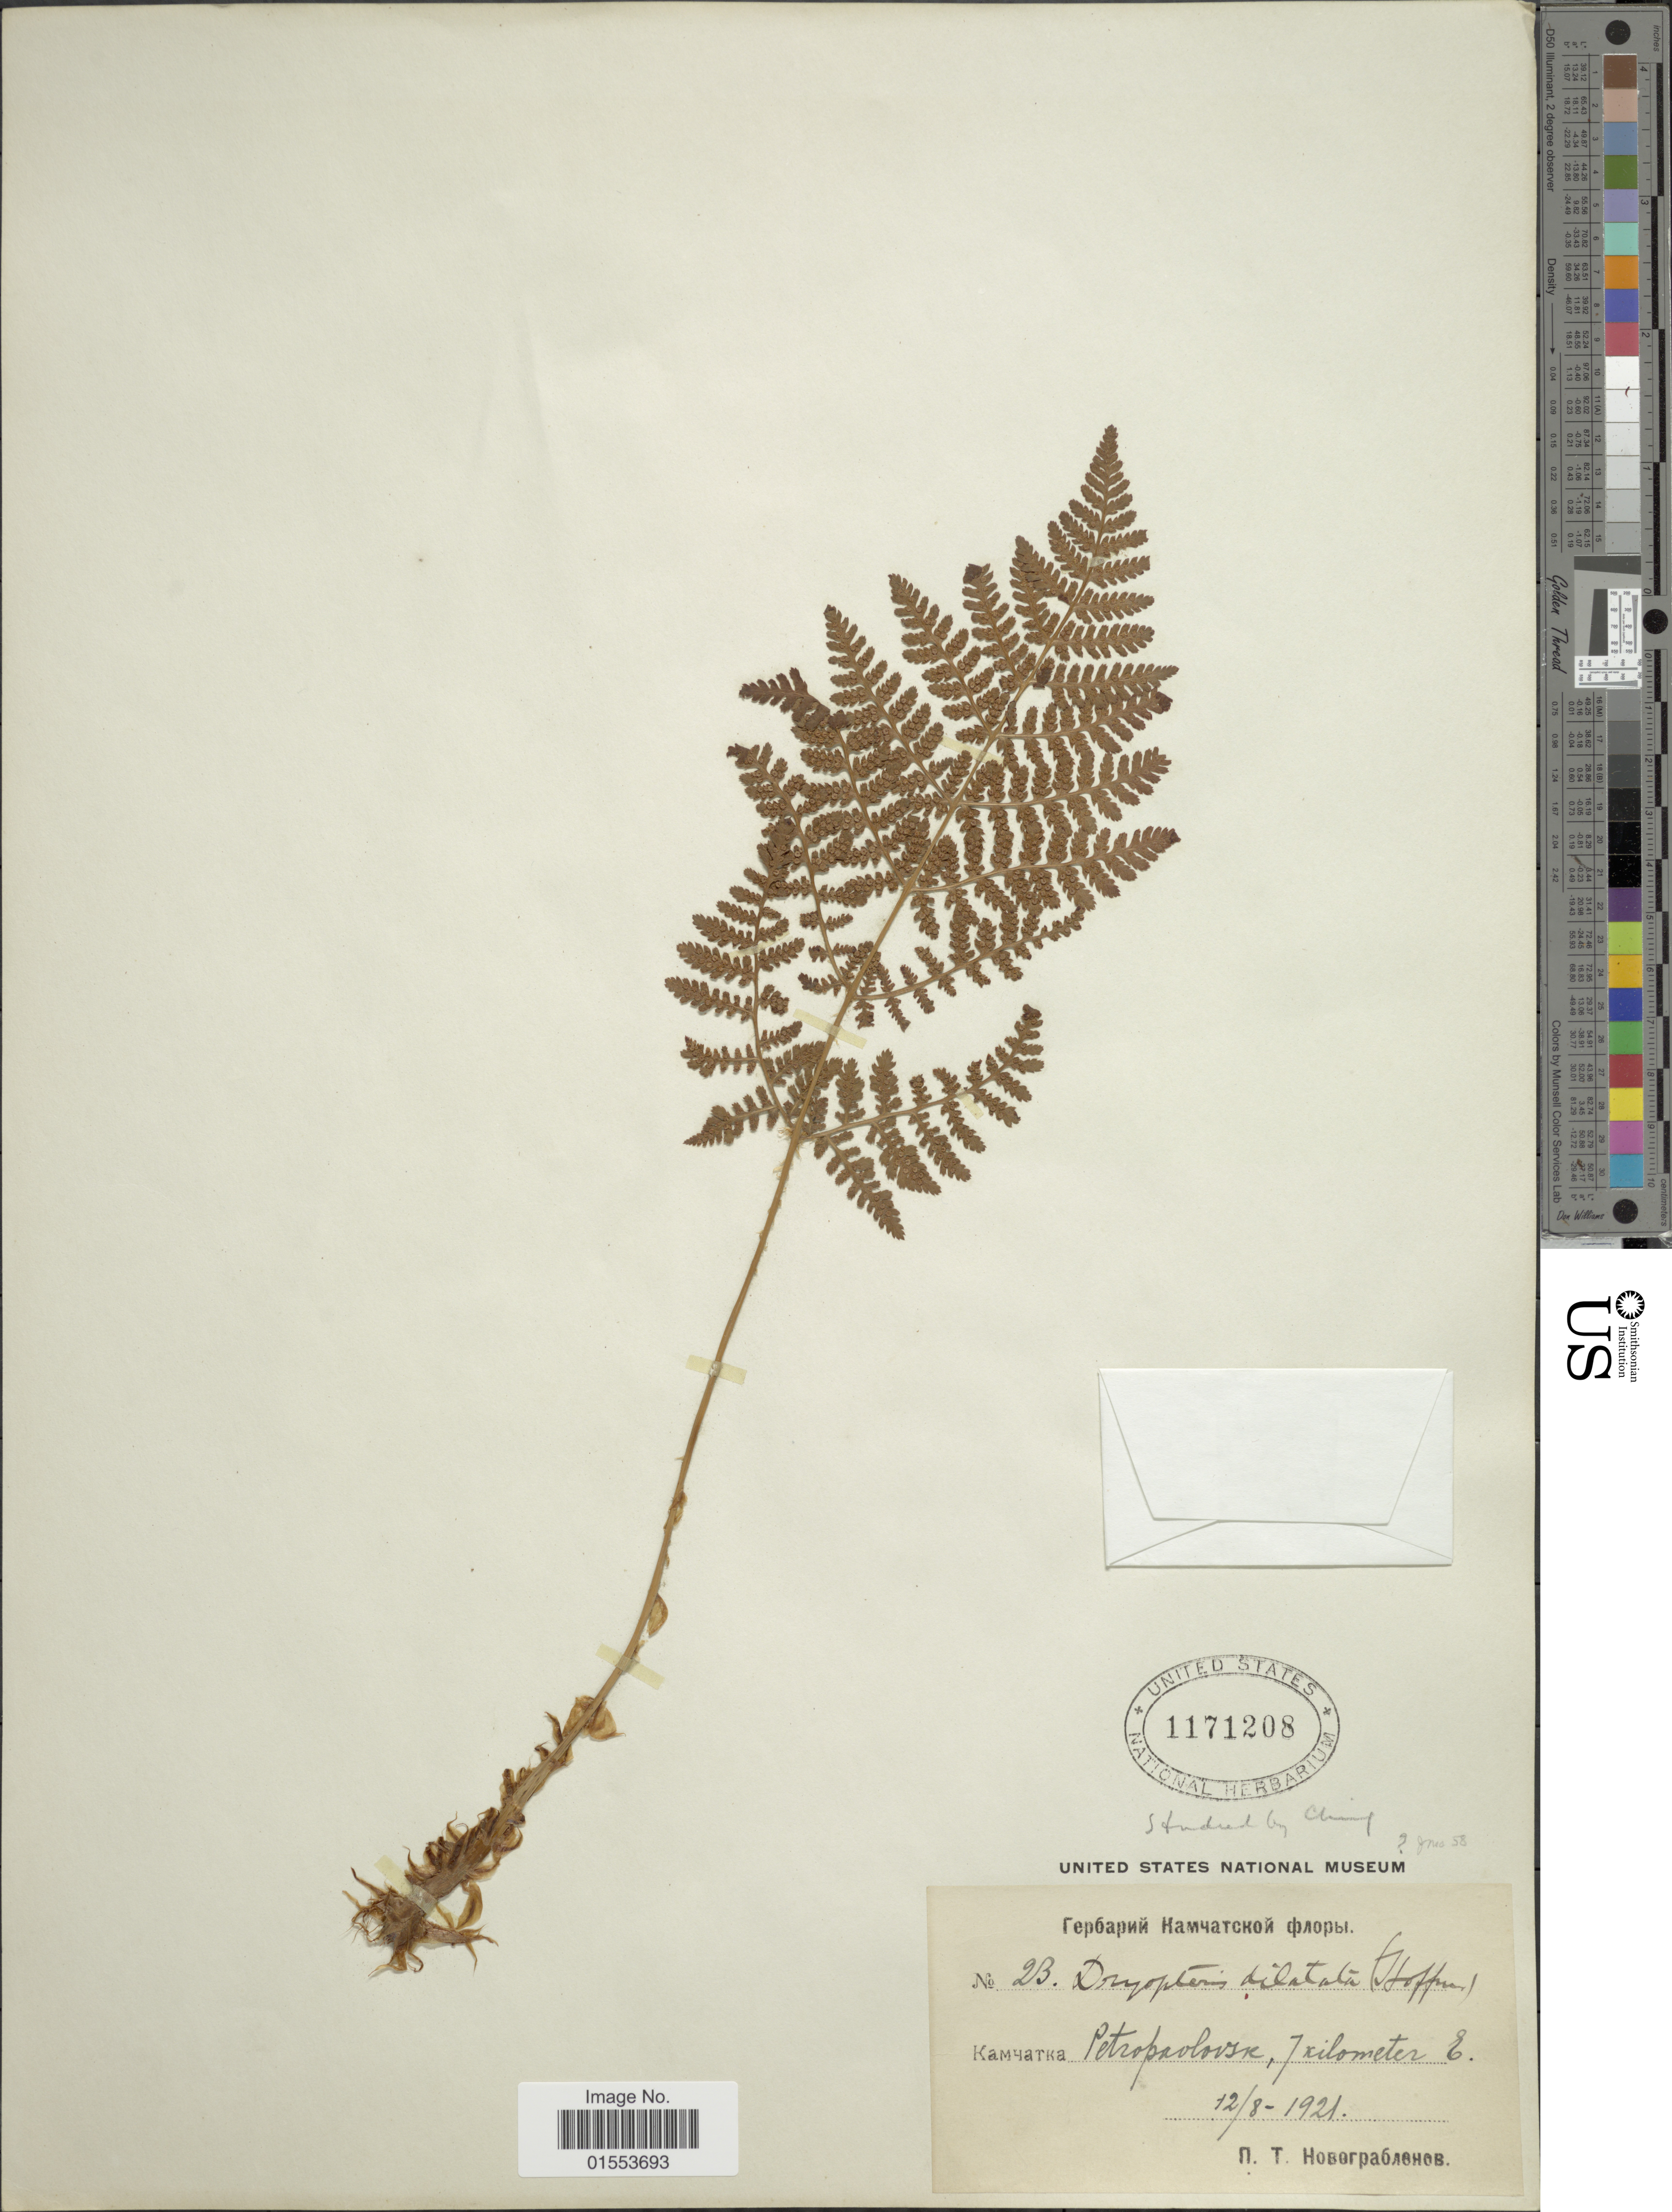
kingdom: Plantae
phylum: Tracheophyta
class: Polypodiopsida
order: Polypodiales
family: Dryopteridaceae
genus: Dryopteris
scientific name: Dryopteris austriaca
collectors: P. Novograblenov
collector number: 23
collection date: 1921-08-12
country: Russian Federation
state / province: Kamchatka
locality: Petropaolovsk, 7 kilometer E.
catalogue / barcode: US 1171208